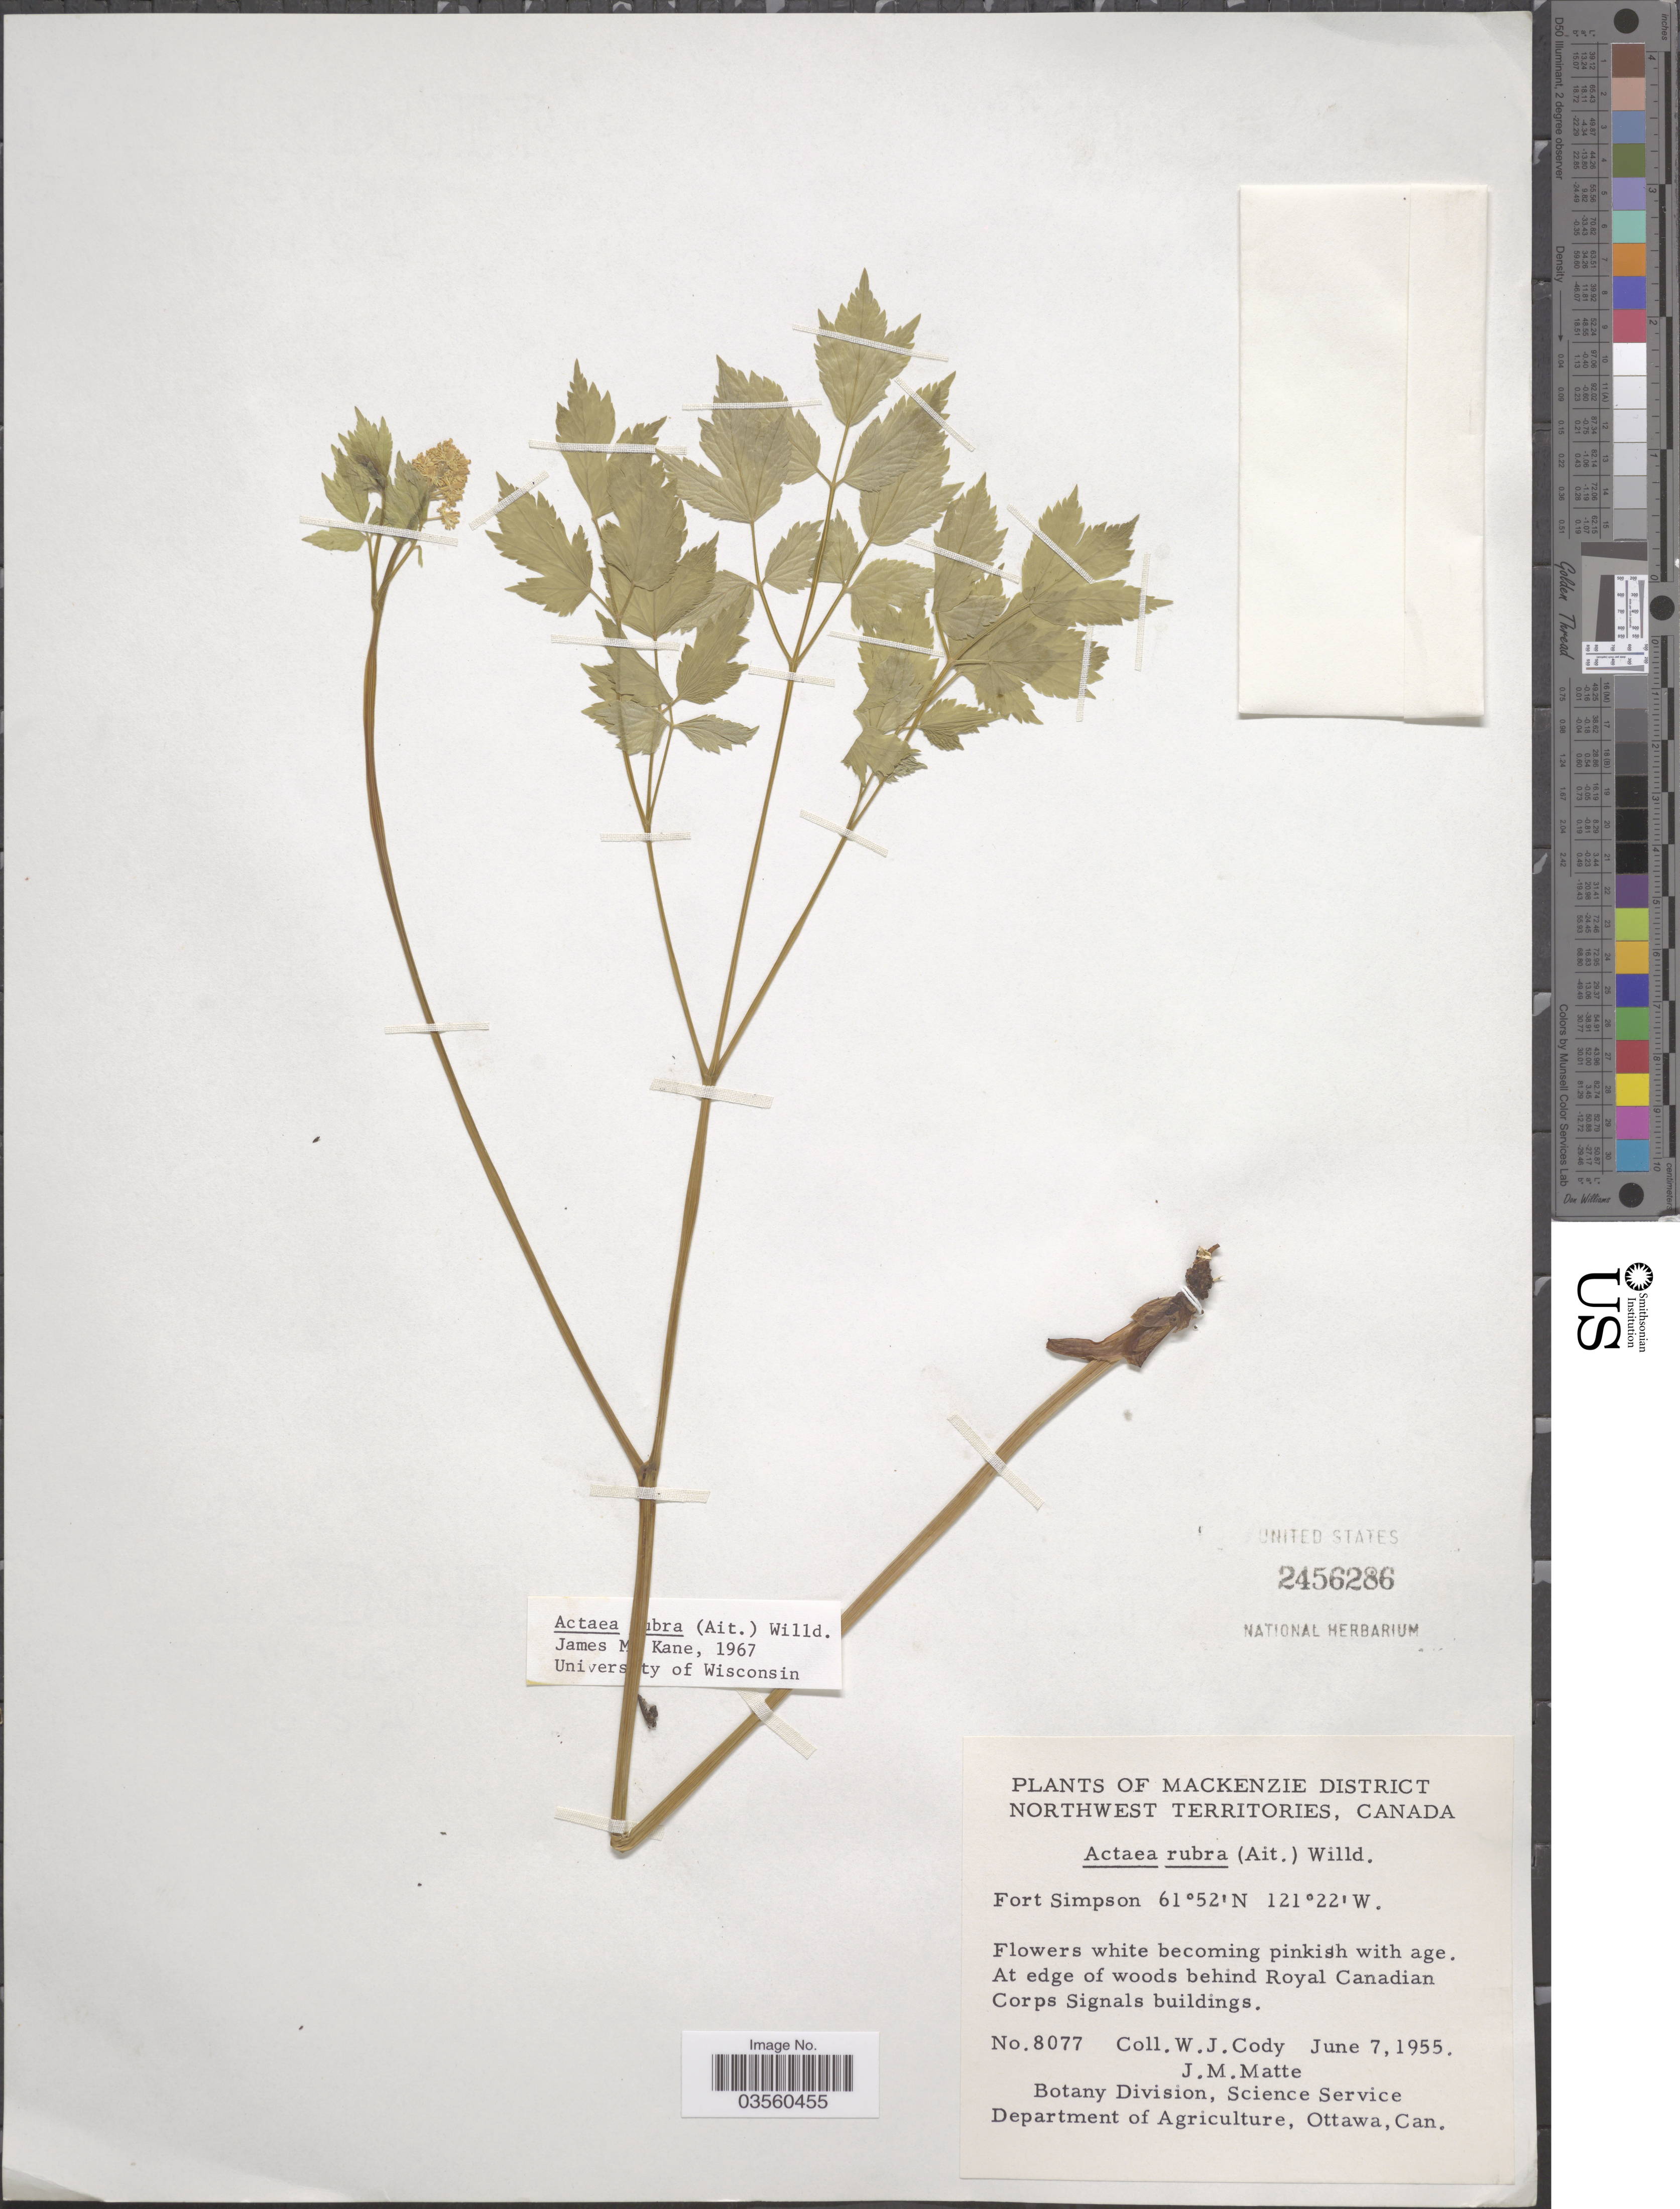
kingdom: Plantae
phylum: Tracheophyta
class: Magnoliopsida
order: Ranunculales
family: Ranunculaceae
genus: Actaea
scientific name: Actaea rubra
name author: (Aiton) Willd.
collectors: W. Cody & J. Matte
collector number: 8077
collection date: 1955-06-07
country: Canada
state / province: Northwest Territories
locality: Mackenzie District. Fort Simpson. At edge of woods behind Royal Canadian Corps Signals buildings.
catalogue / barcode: US 2456286